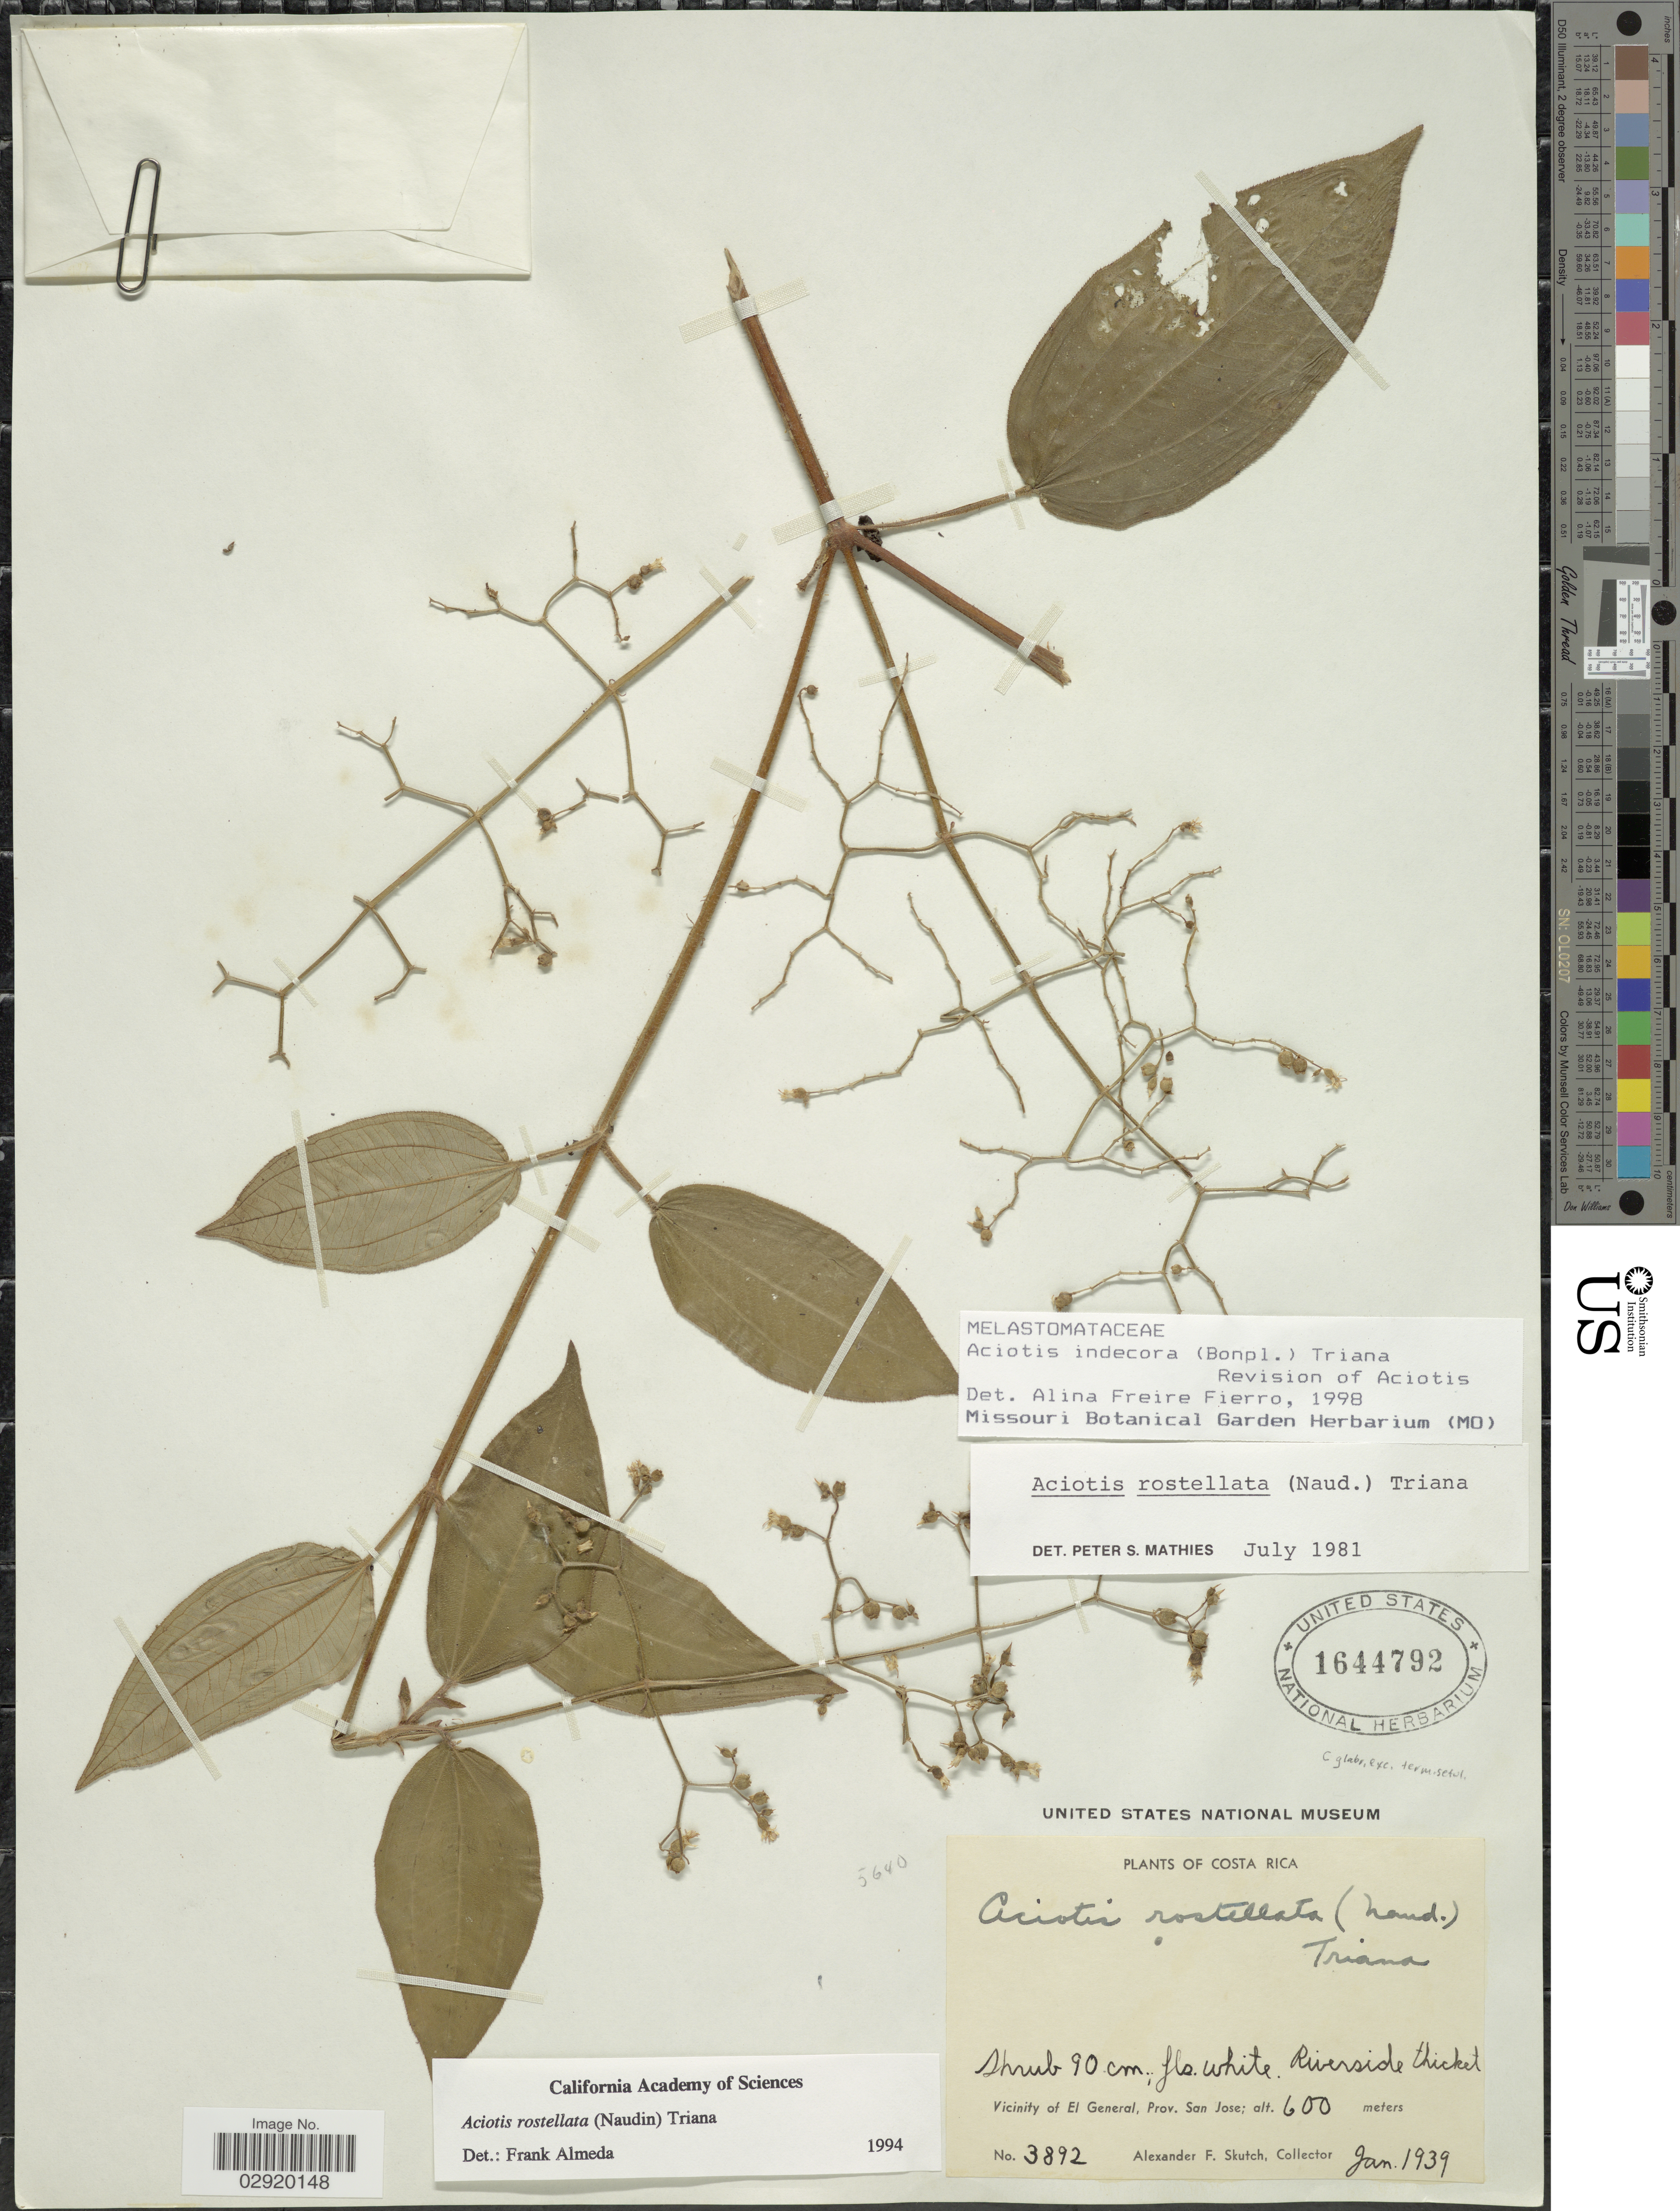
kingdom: Plantae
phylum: Tracheophyta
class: Magnoliopsida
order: Myrtales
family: Melastomataceae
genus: Aciotis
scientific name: Aciotis indecora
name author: (Bonpl.) Triana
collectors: A. F. Skutch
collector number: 3892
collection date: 1939-01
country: Costa Rica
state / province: San José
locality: Vicinity of El General.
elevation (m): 600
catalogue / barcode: US 1644792